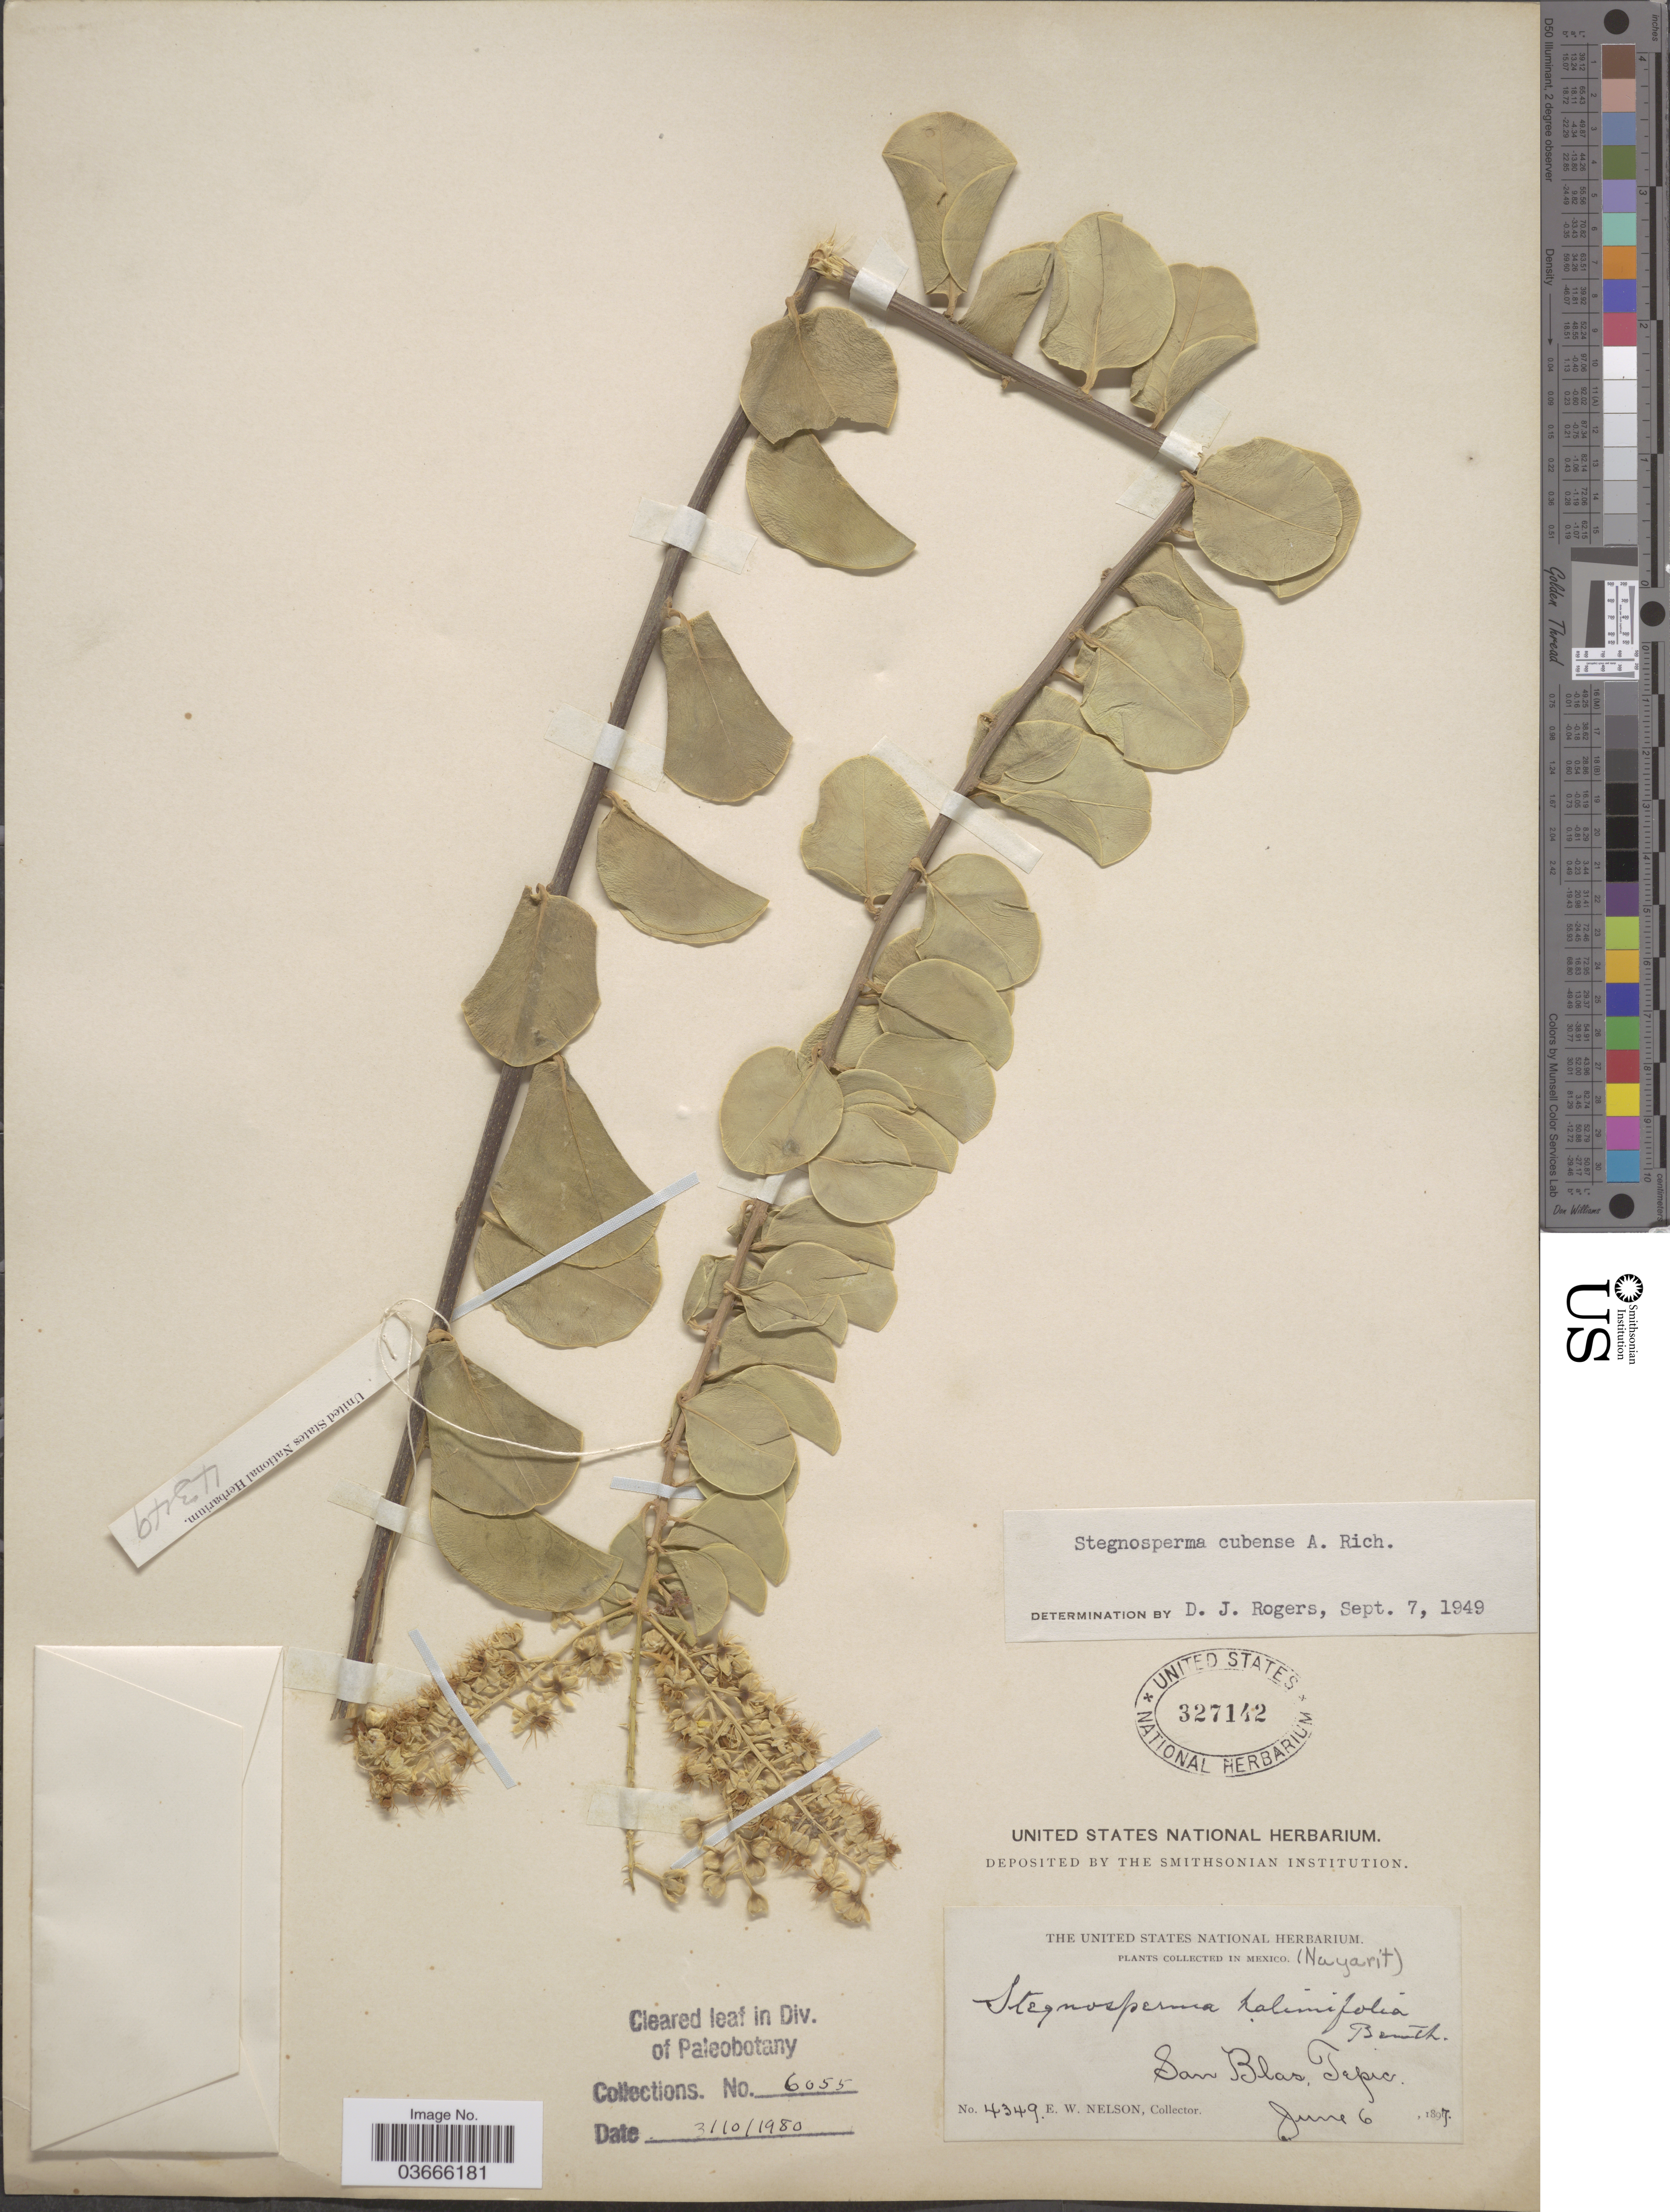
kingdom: Plantae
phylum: Tracheophyta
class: Magnoliopsida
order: Caryophyllales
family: Stegnospermataceae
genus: Stegnosperma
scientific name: Stegnosperma cubense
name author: A. Rich.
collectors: E. W. Nelson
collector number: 4349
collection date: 1897-06-06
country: Mexico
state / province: Nayarit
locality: San Blas, Tepic.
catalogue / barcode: US 327142